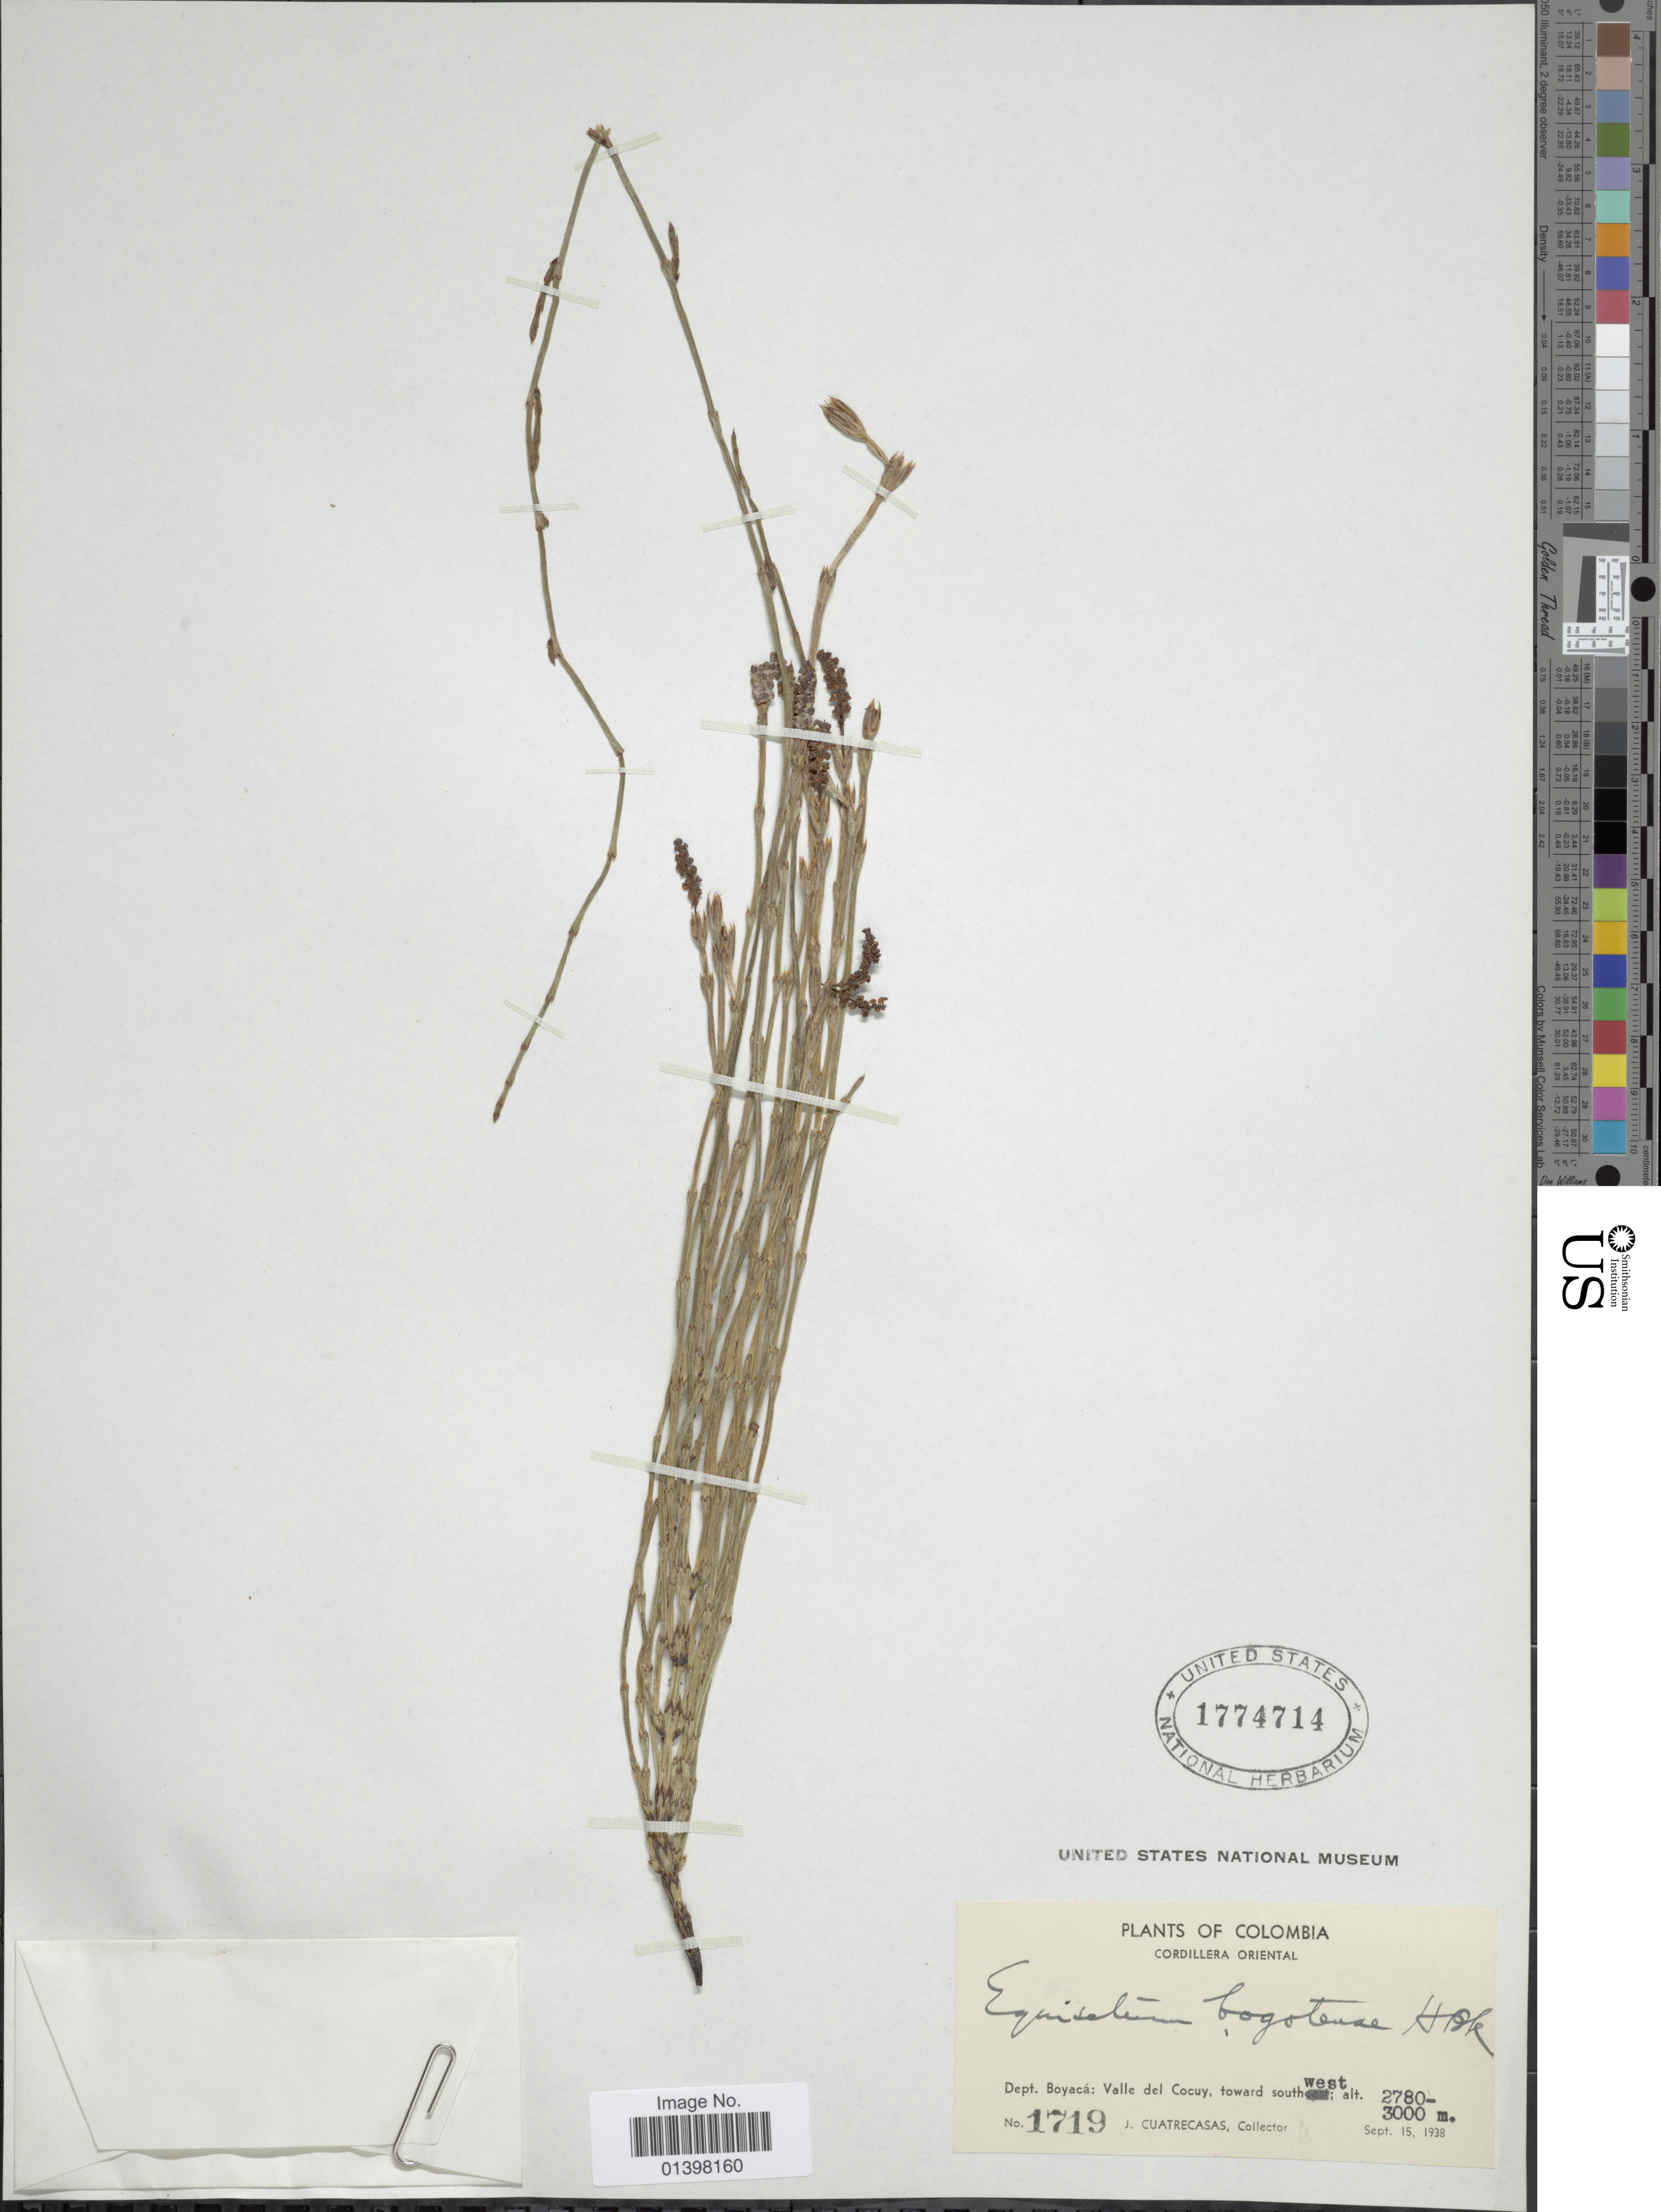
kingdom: Plantae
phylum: Tracheophyta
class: Polypodiopsida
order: Equisetales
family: Equisetaceae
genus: Equisetum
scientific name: Equisetum bogotense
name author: Kunth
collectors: J. Cuatrecasas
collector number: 1719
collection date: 1938-09-15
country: Colombia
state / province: Boyacá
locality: Valle del Cocuy, toward southwest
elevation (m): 300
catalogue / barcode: US 1774714